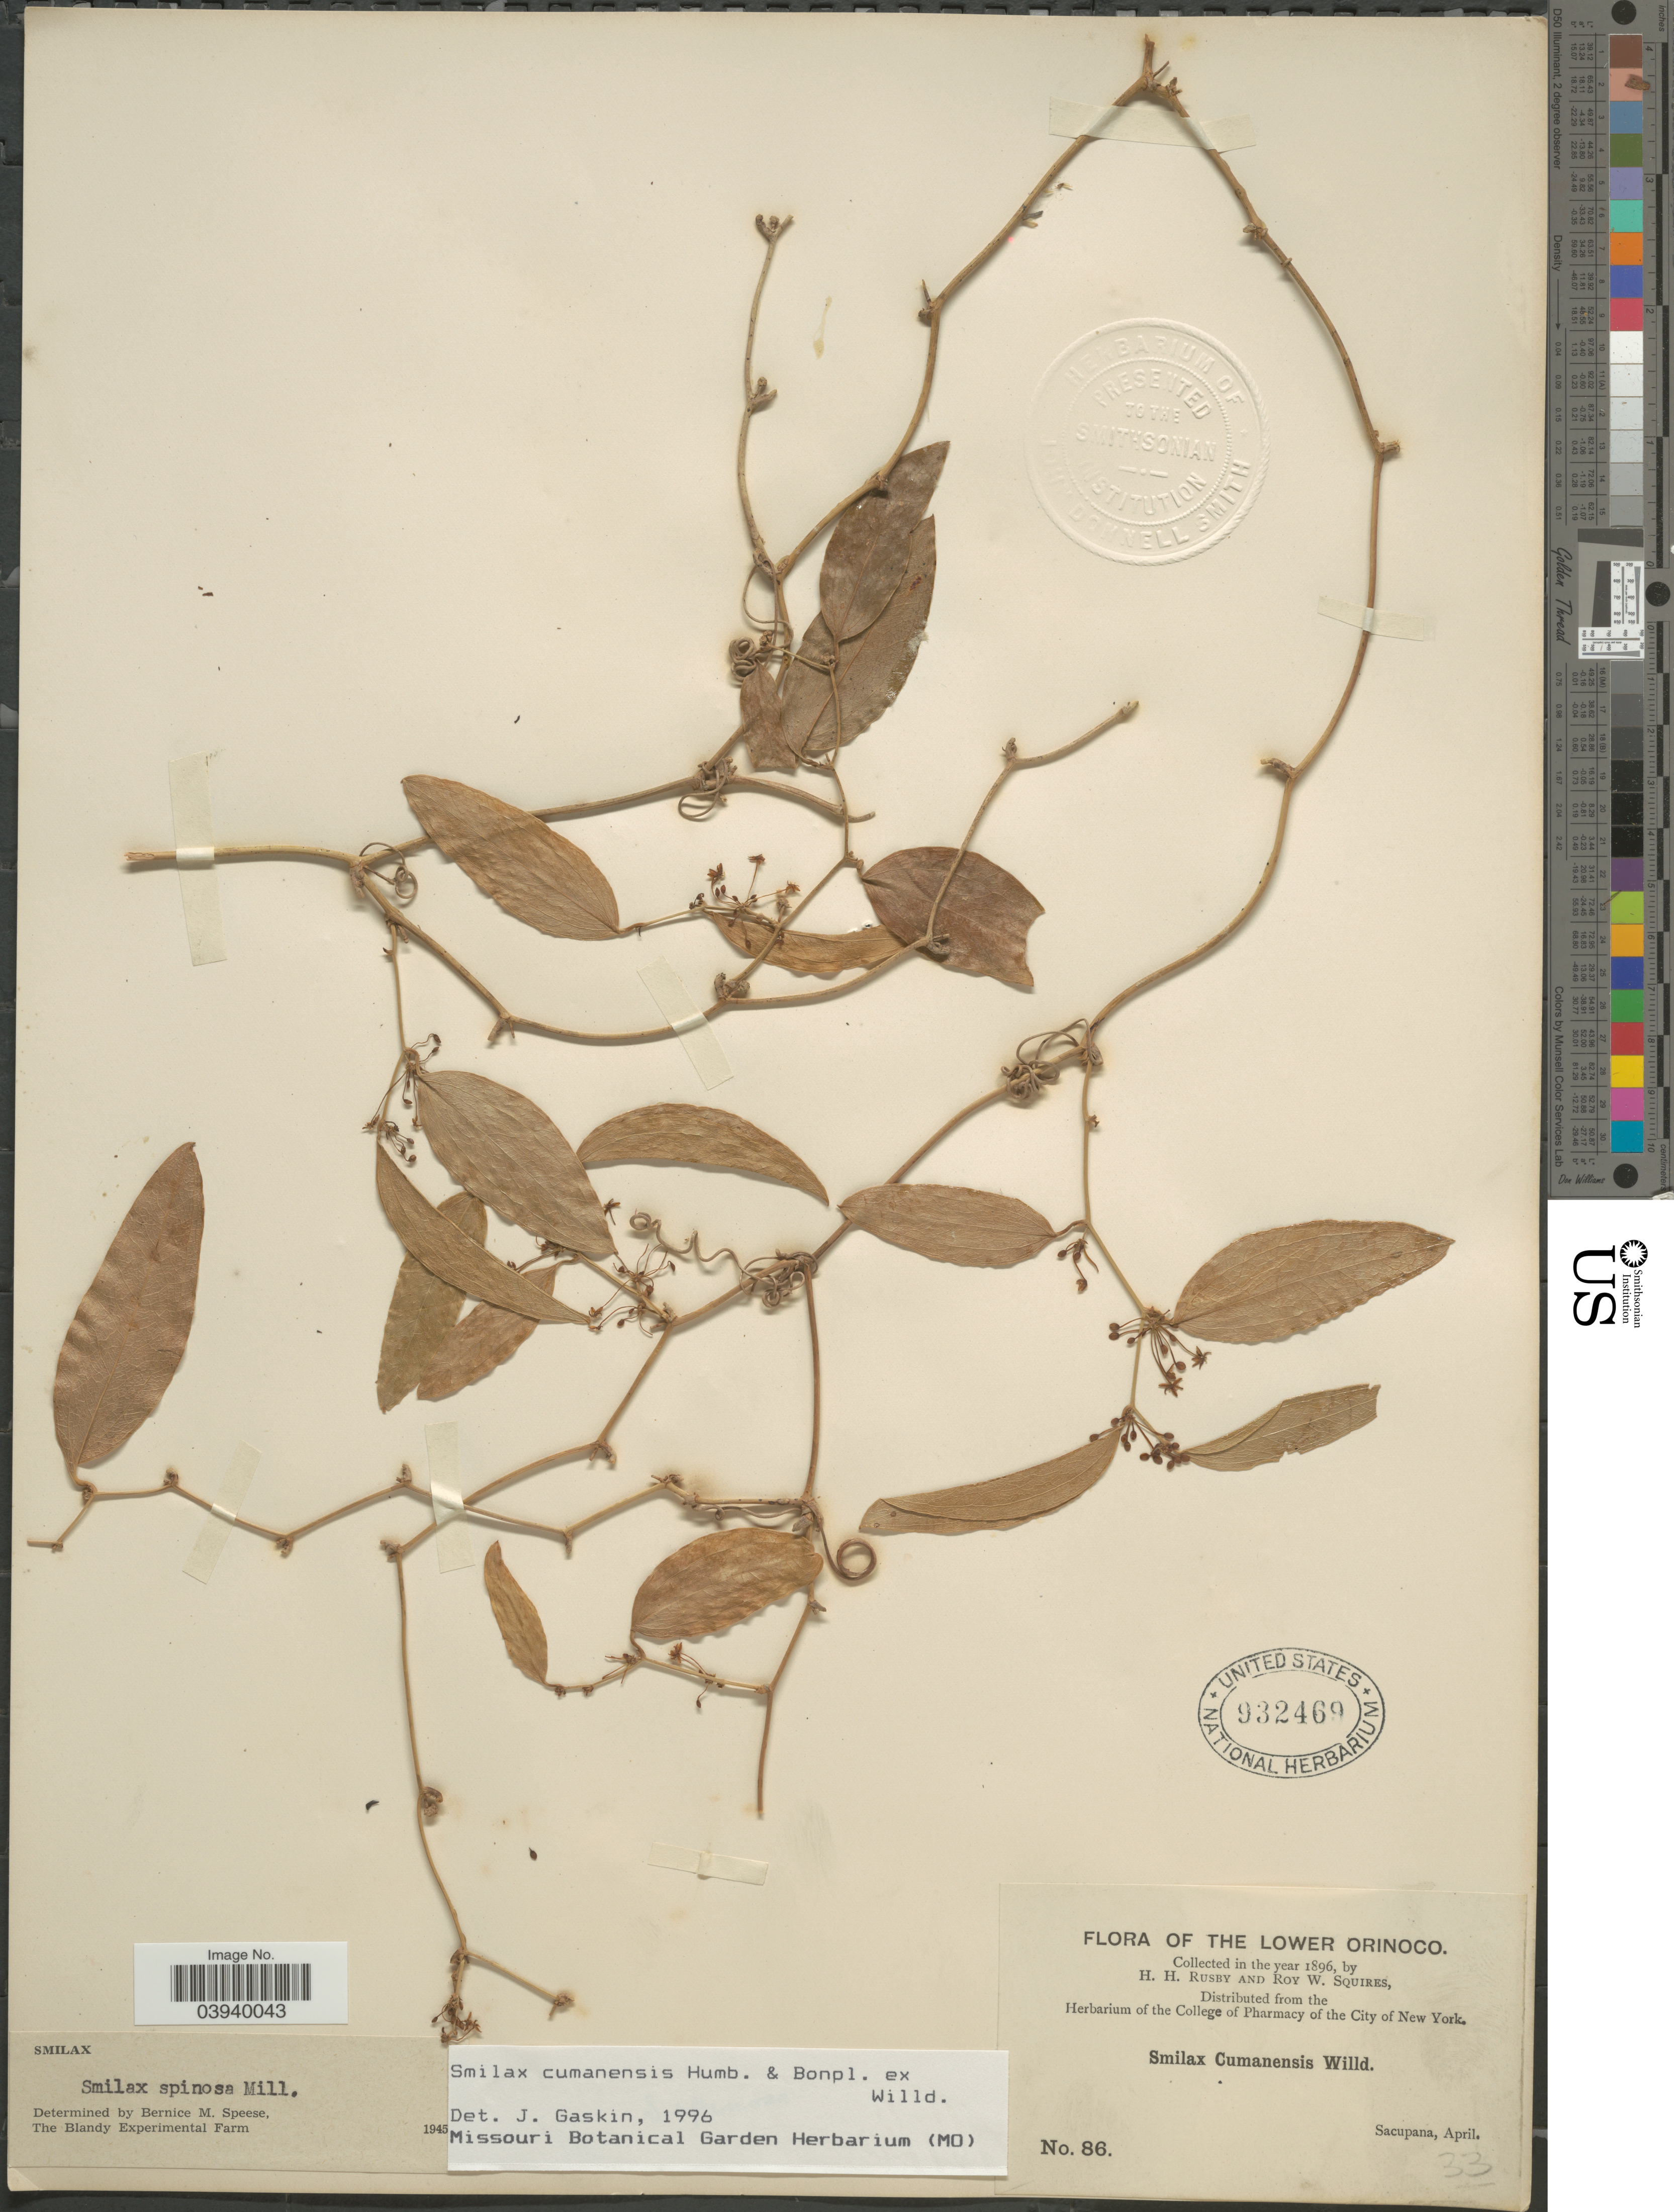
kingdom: Plantae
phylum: Tracheophyta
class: Liliopsida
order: Liliales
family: Smilacaceae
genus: Smilax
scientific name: Smilax cumanensis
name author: Humb. & Bonpl. ex Willd.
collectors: H. H. Rusby & R. Squires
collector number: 86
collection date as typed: April 1896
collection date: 1896-04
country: Venezuela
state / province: Delta Amacuro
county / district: Antonio Díaz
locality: Lower Orinoco, Sacupana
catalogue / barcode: US 932469